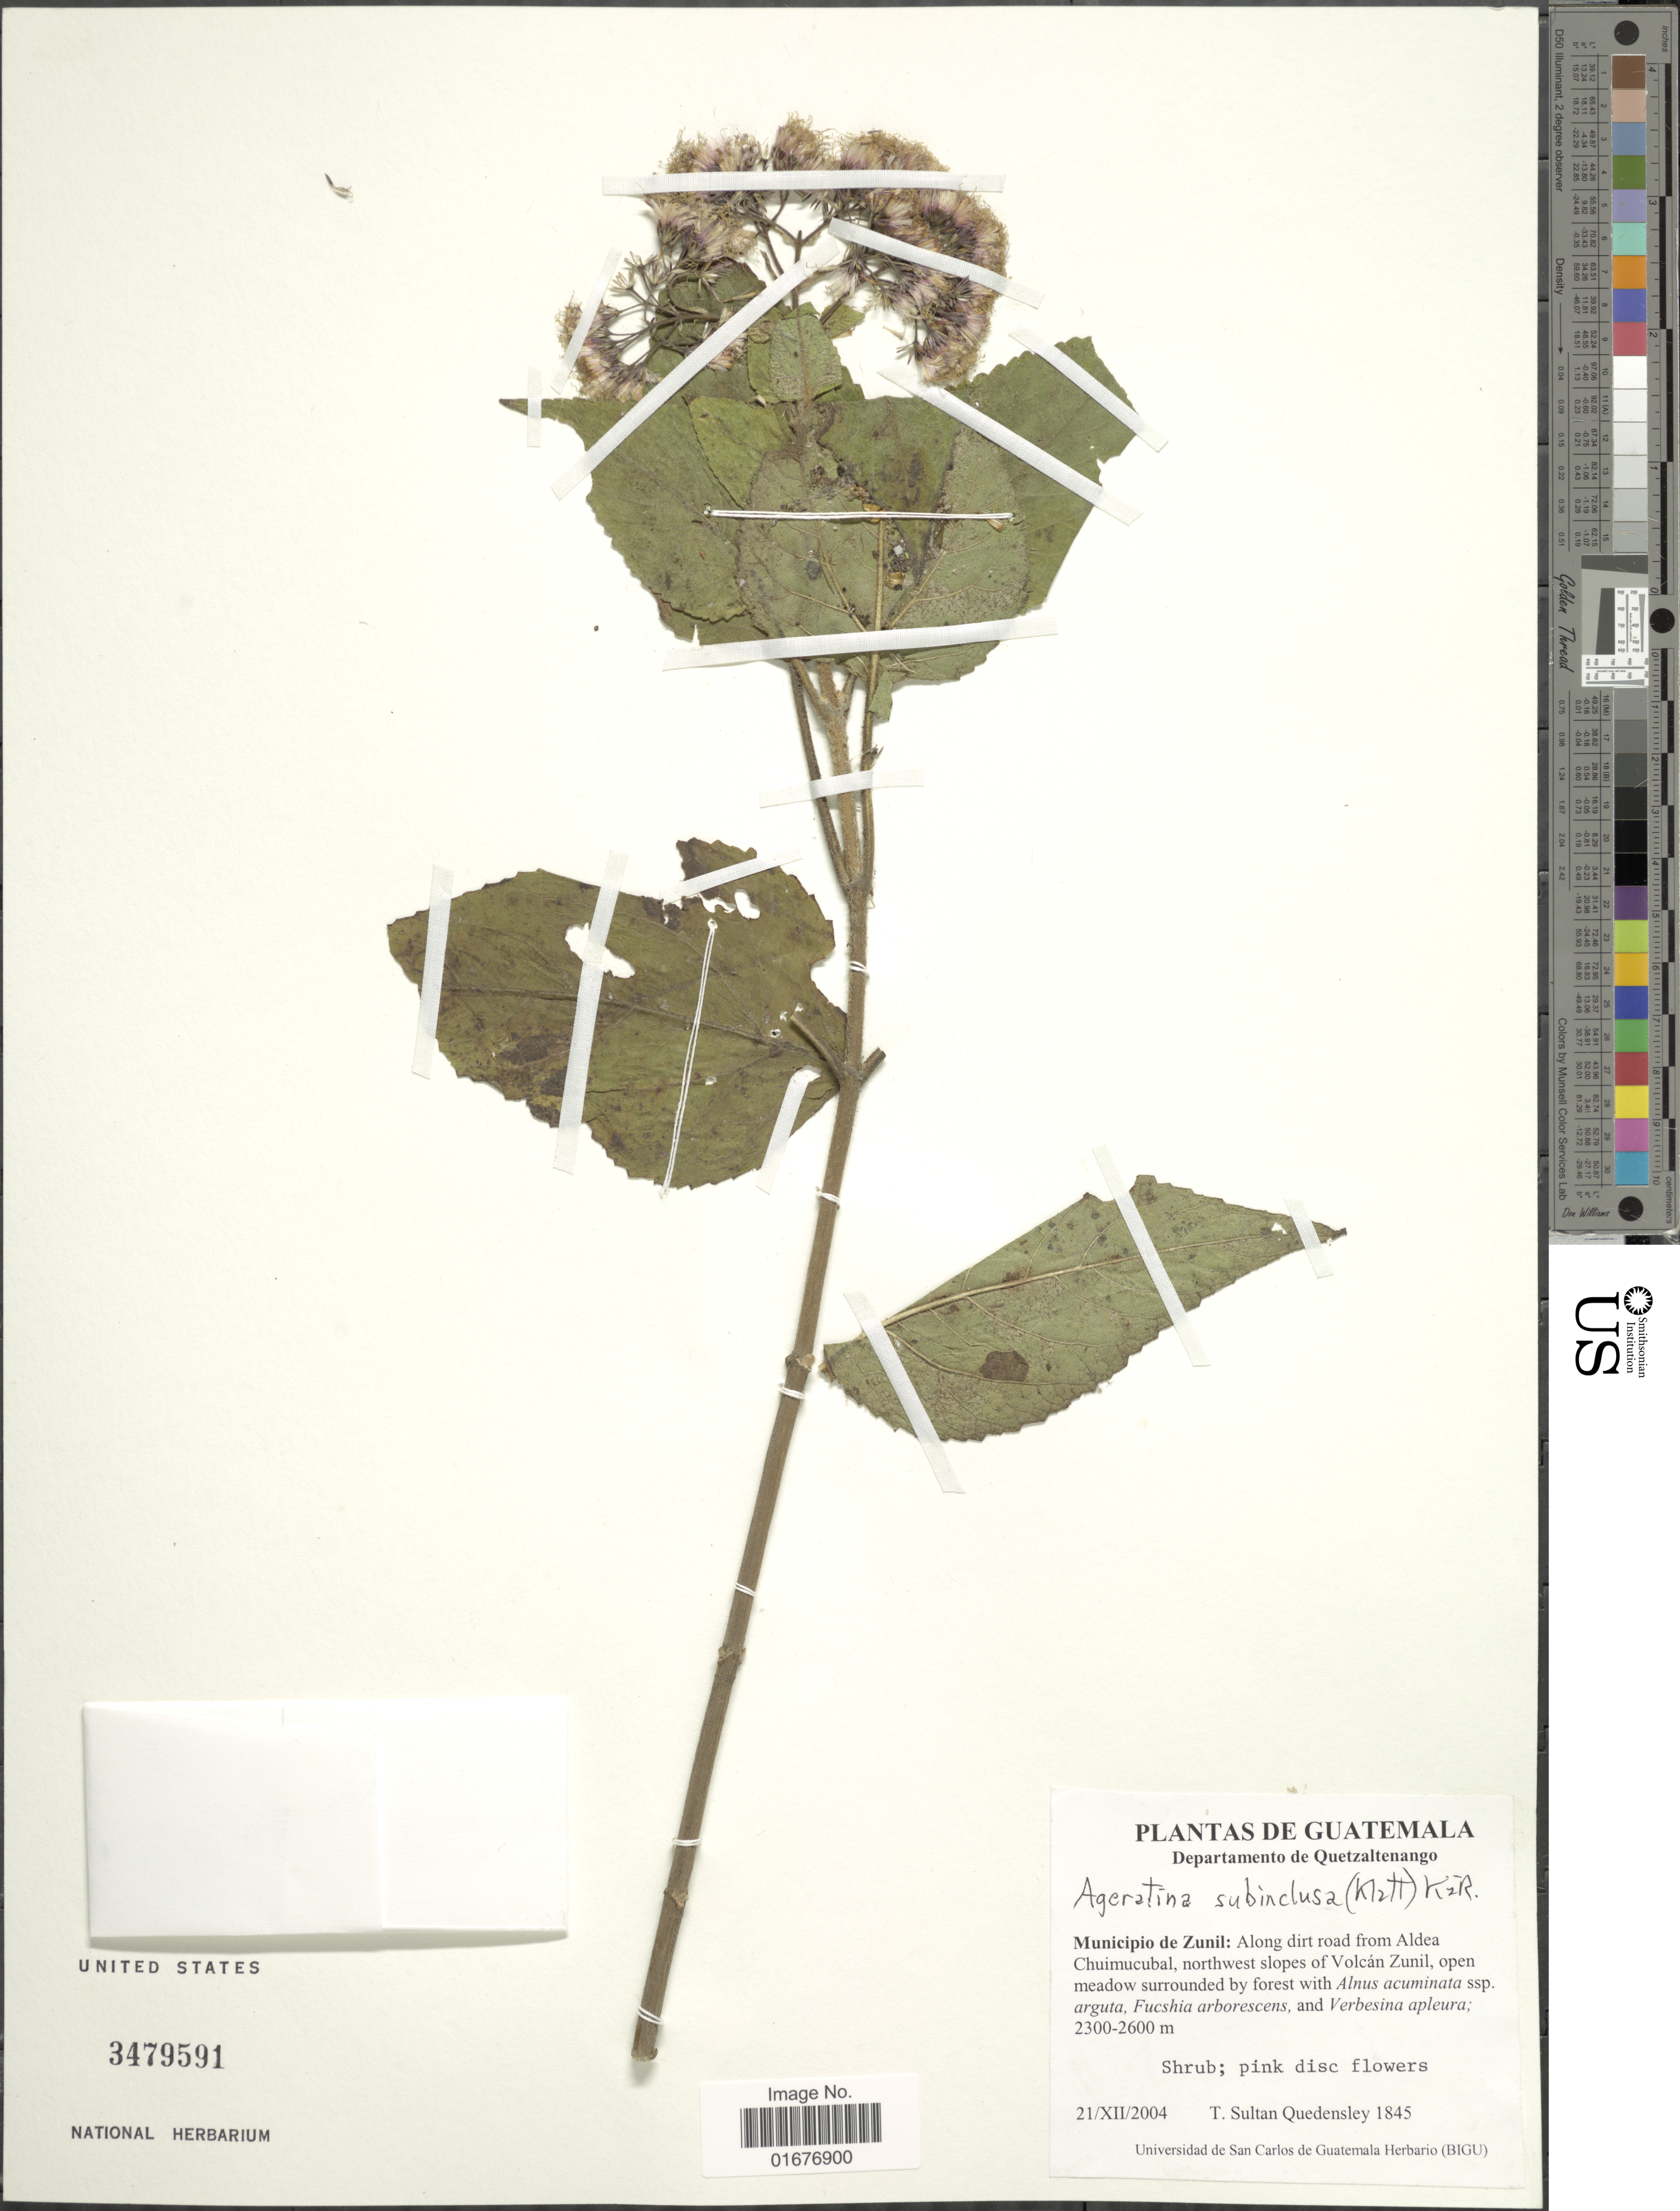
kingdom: Plantae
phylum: Tracheophyta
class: Magnoliopsida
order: Asterales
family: Asteraceae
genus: Ageratina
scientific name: Ageratina subpenninervia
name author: (Sch. Bip. ex Klatt) R.M. King & H. Rob.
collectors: T. S. Quedensley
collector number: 1845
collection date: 2004-12-21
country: Guatemala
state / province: Quetzaltenango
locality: Municipio de Zunil: along dirt road from Aldea Chuimucubal, northwest slopes of Volcan Zunil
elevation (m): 2300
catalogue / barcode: US 3479591